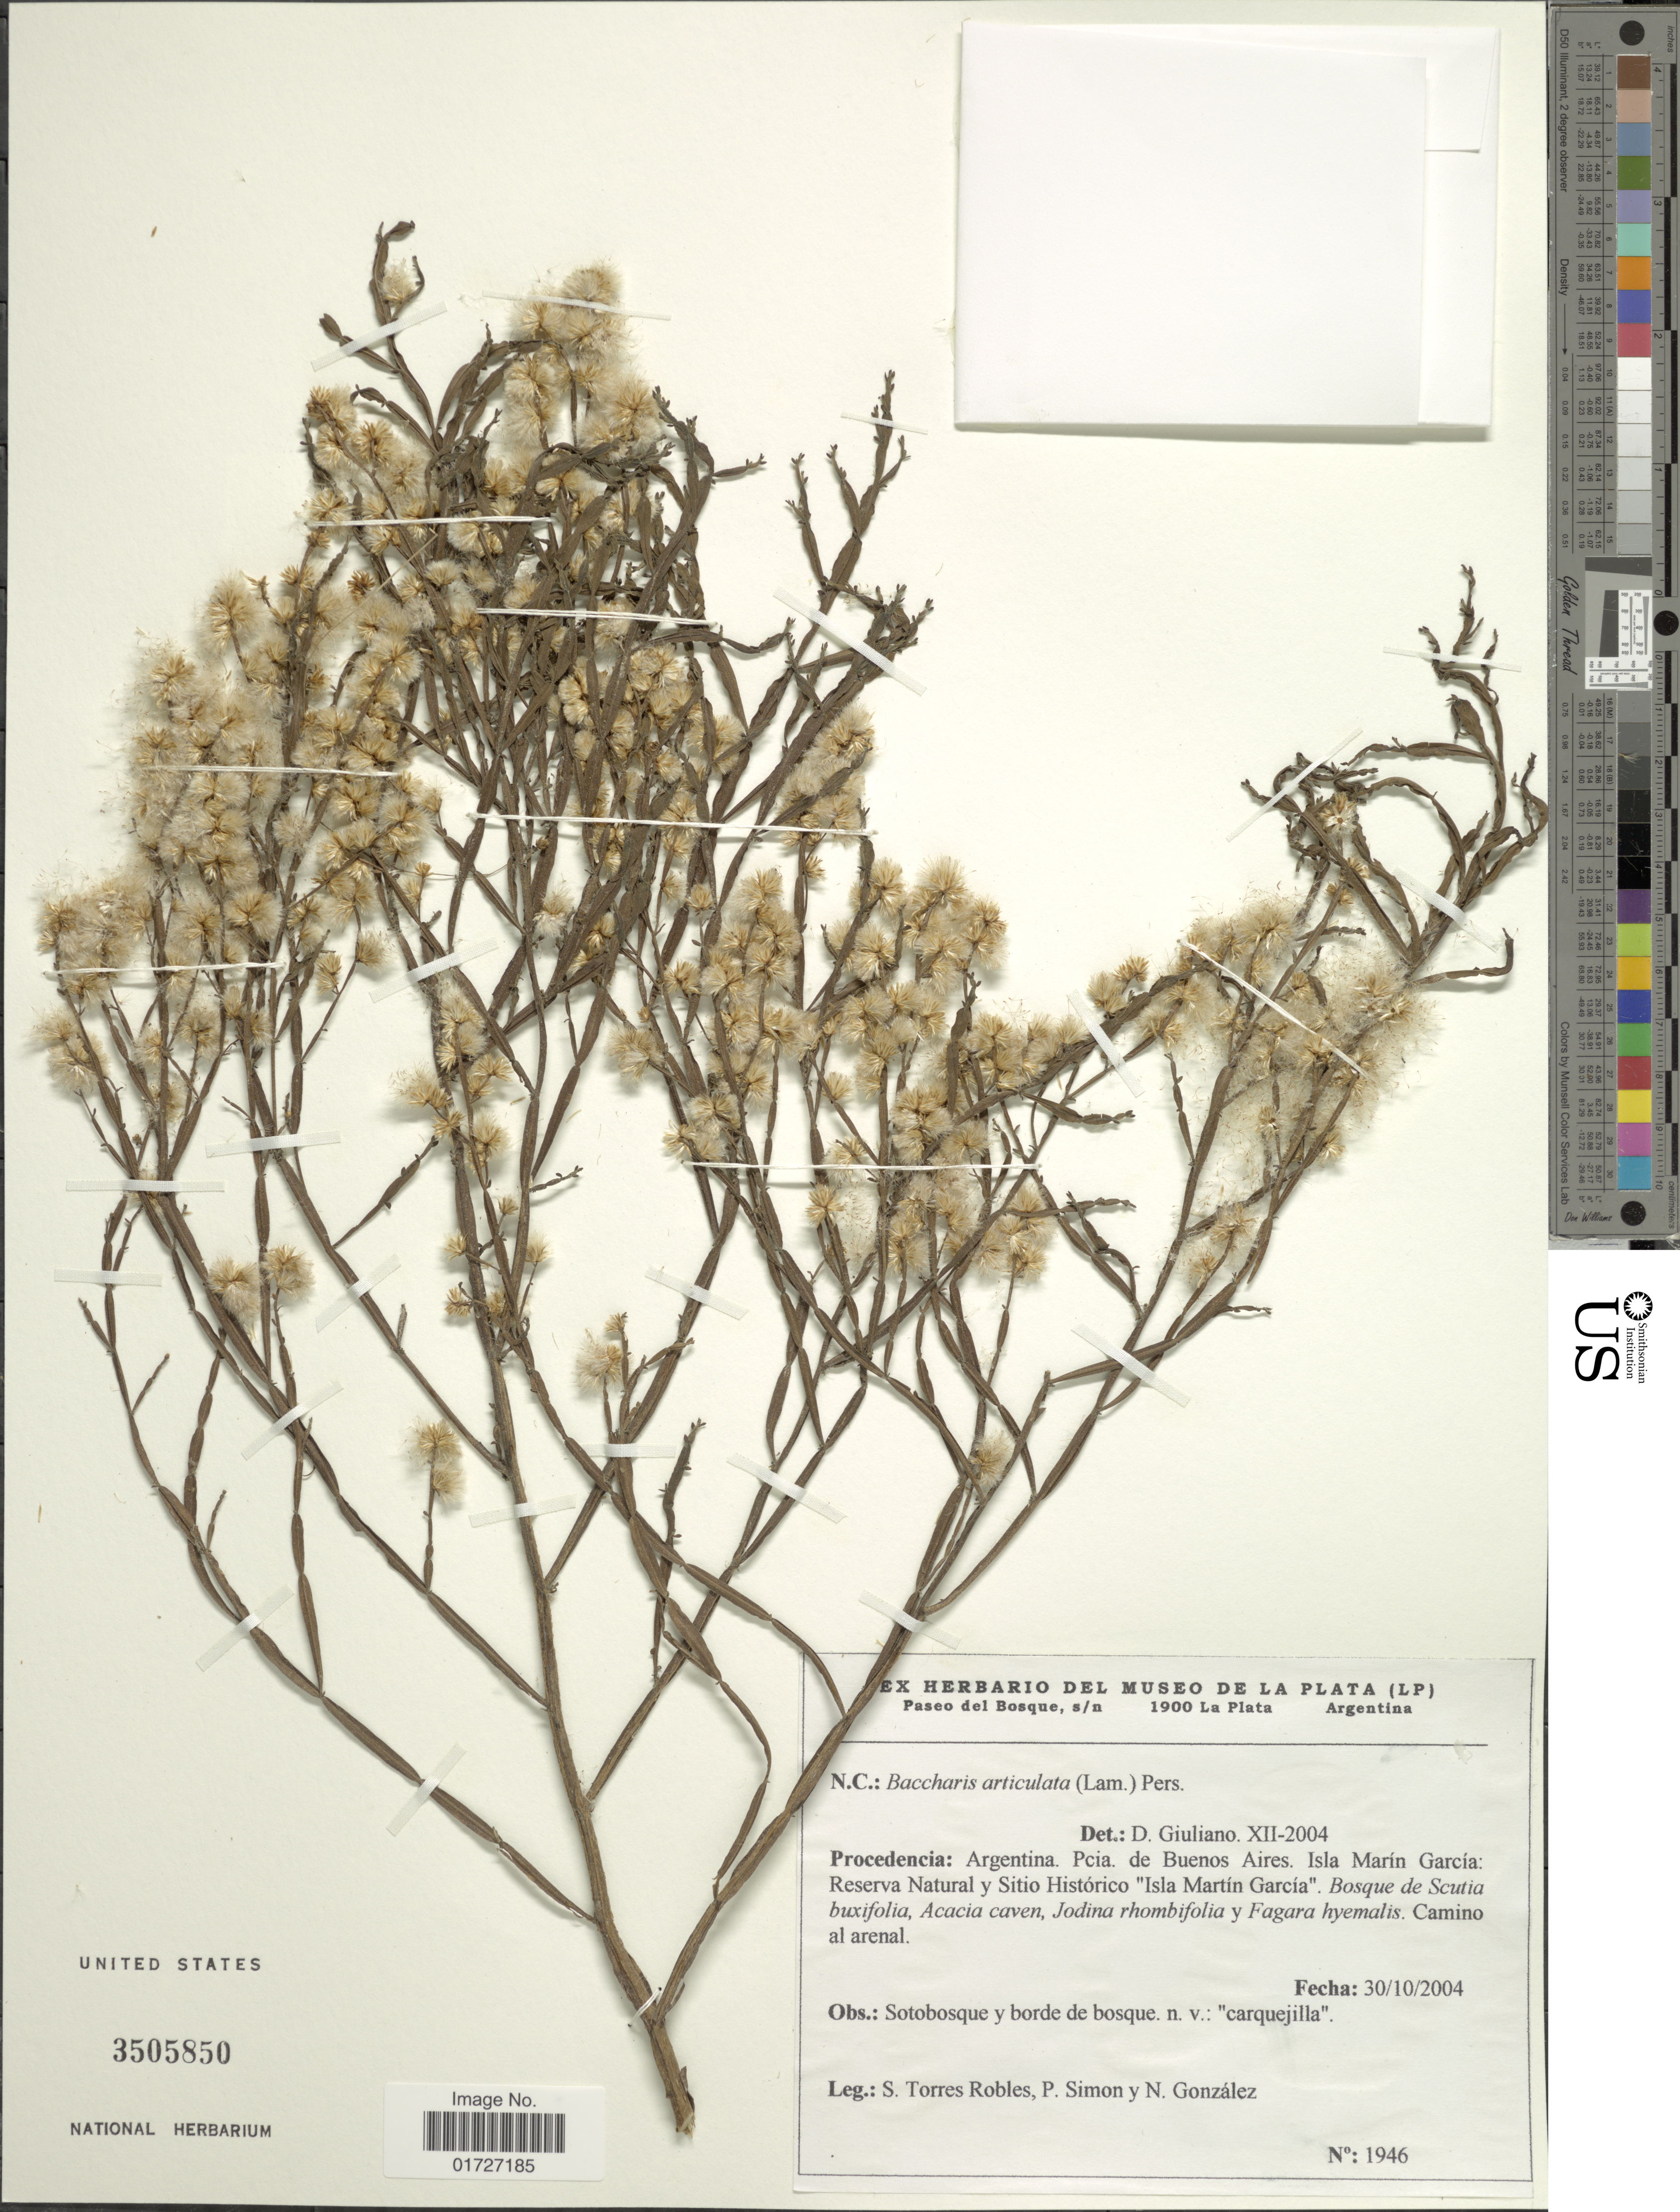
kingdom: Plantae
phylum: Tracheophyta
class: Magnoliopsida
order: Asterales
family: Asteraceae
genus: Baccharis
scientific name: Baccharis articulata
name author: (Lam.) Pers.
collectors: S. Torres Robles, P. Simon & N. Gonzalez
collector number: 1946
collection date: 2004-10-30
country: Argentina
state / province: Buenos Aires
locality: Isla Marin Garcia, Reserva Natural y Sitio Historico, Isla Martin Garcia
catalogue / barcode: US 3505850